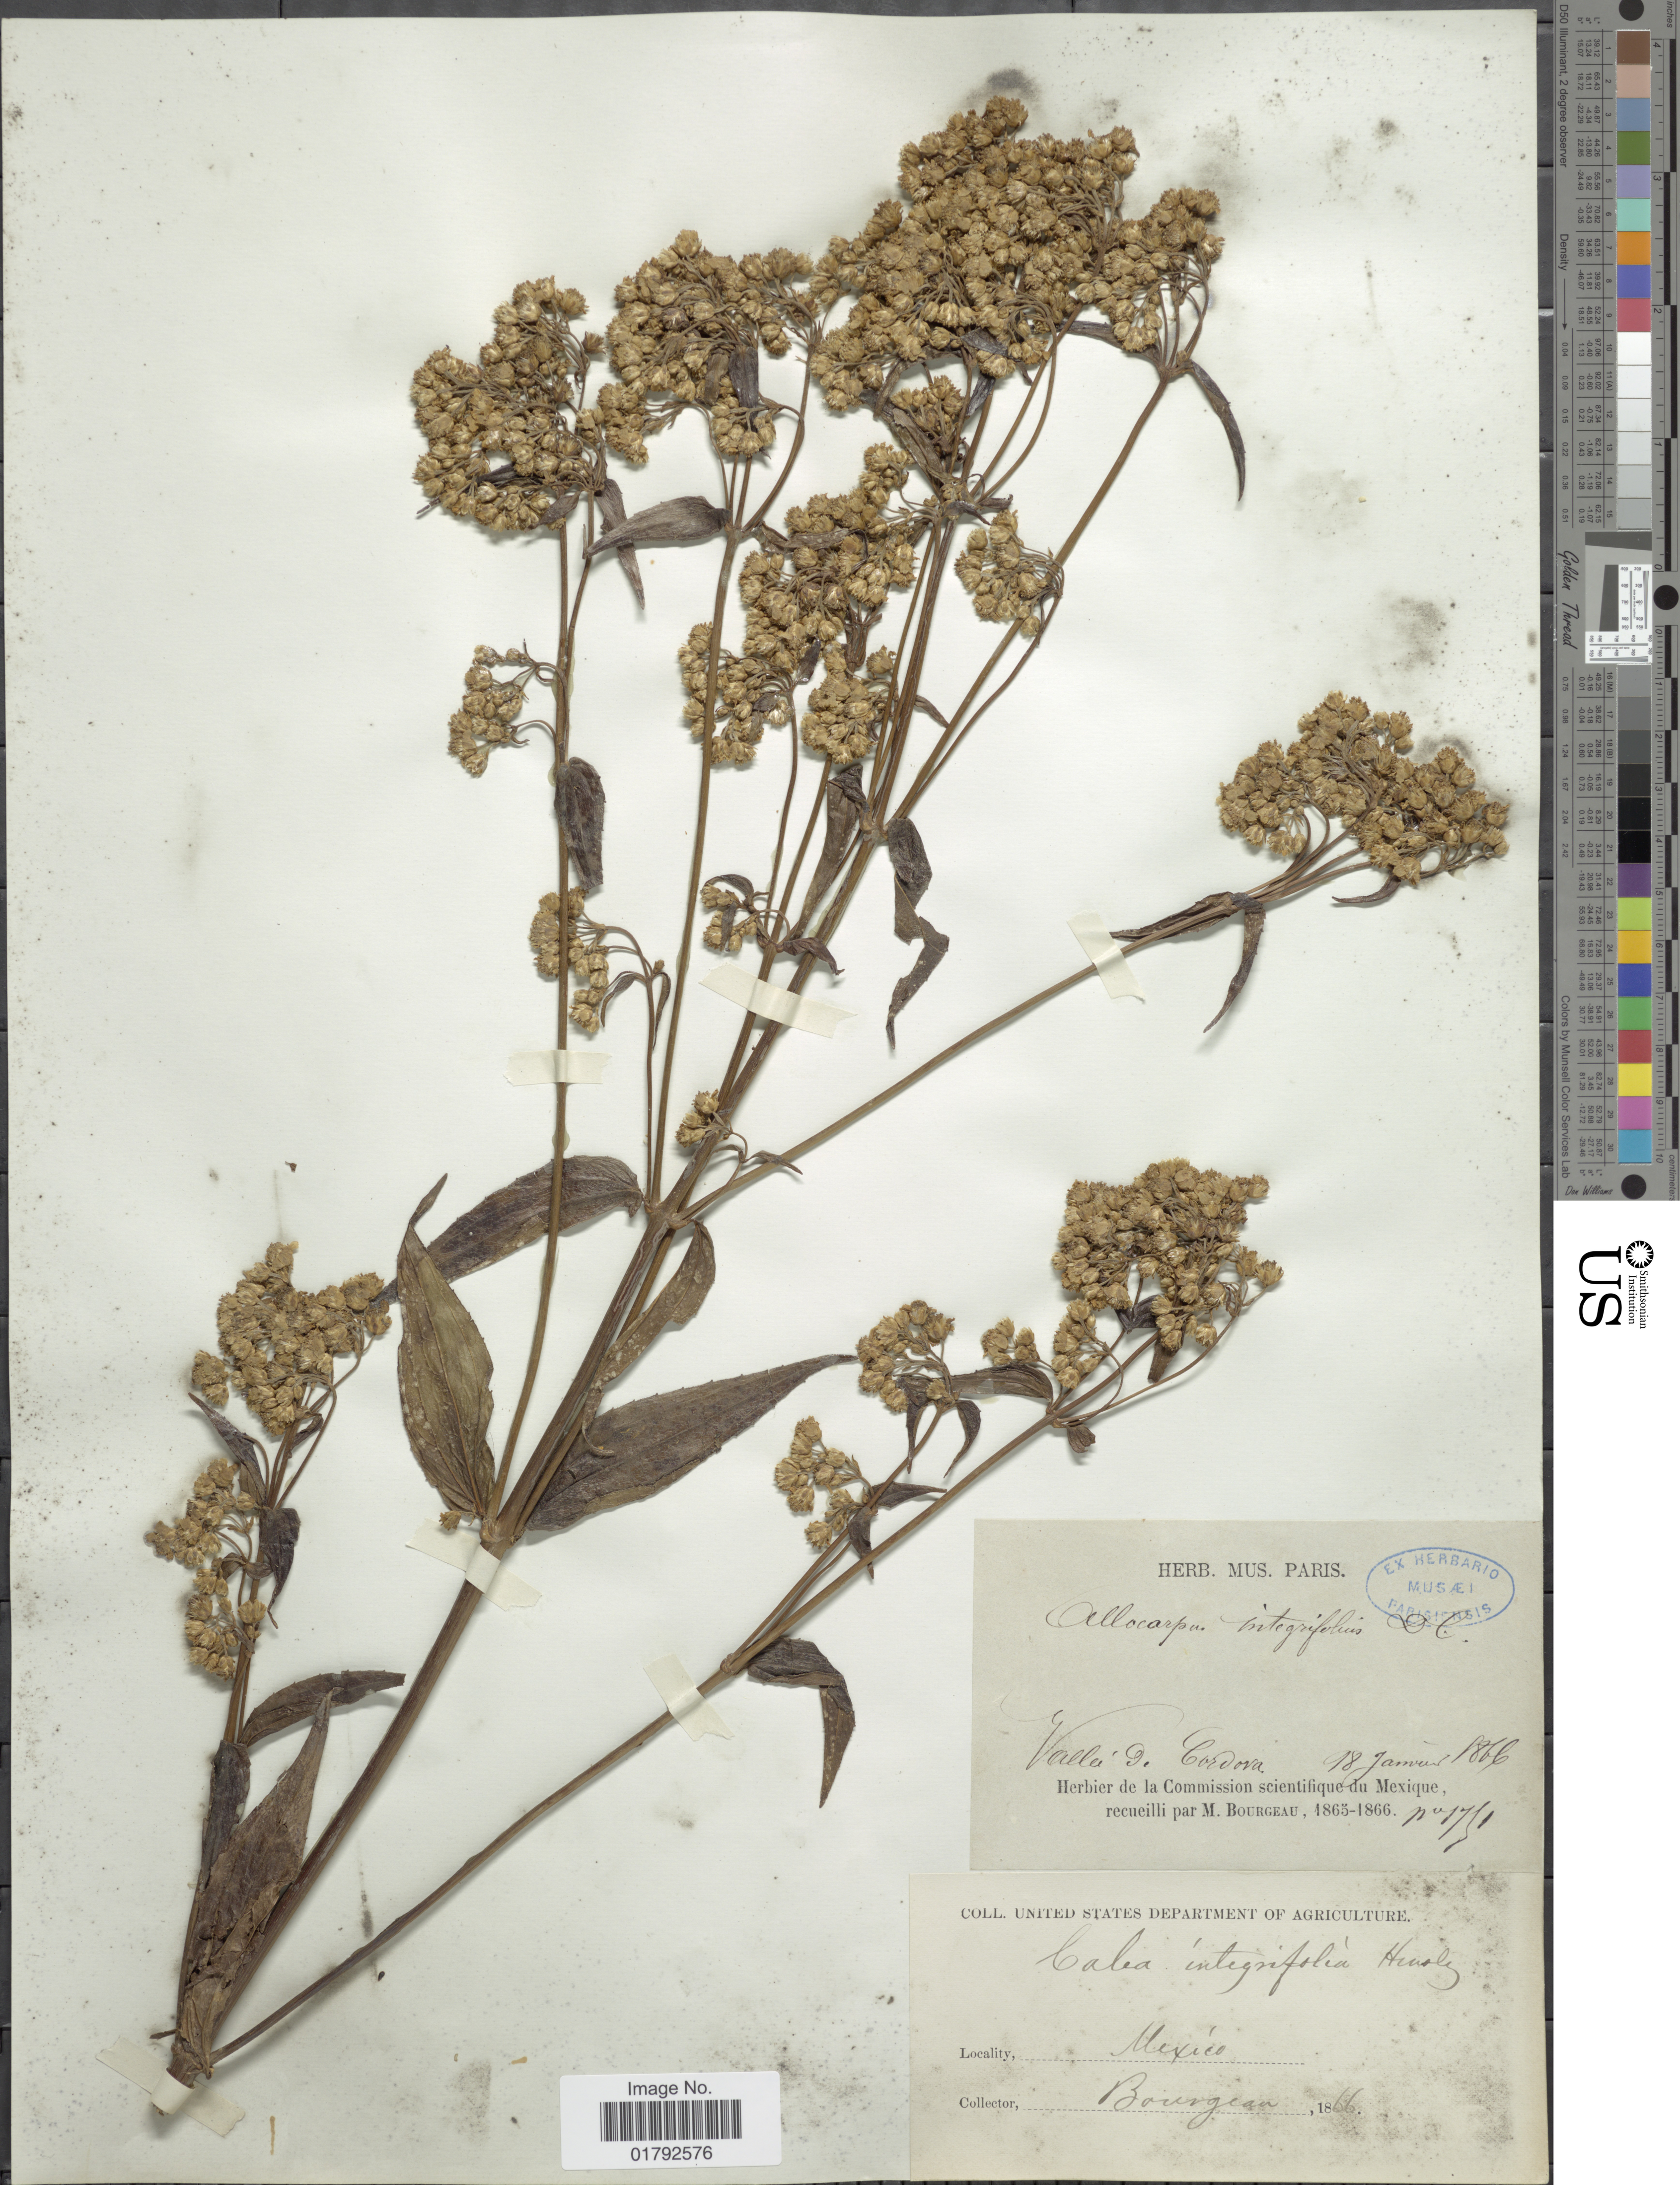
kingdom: Plantae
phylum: Tracheophyta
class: Magnoliopsida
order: Asterales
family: Asteraceae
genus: Alloispermum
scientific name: Alloispermum integrifolium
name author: (DC.) H. Rob.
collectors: M. Bourgeau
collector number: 1750*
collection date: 1866-01-18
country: Mexico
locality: Vallei G. Cordova.